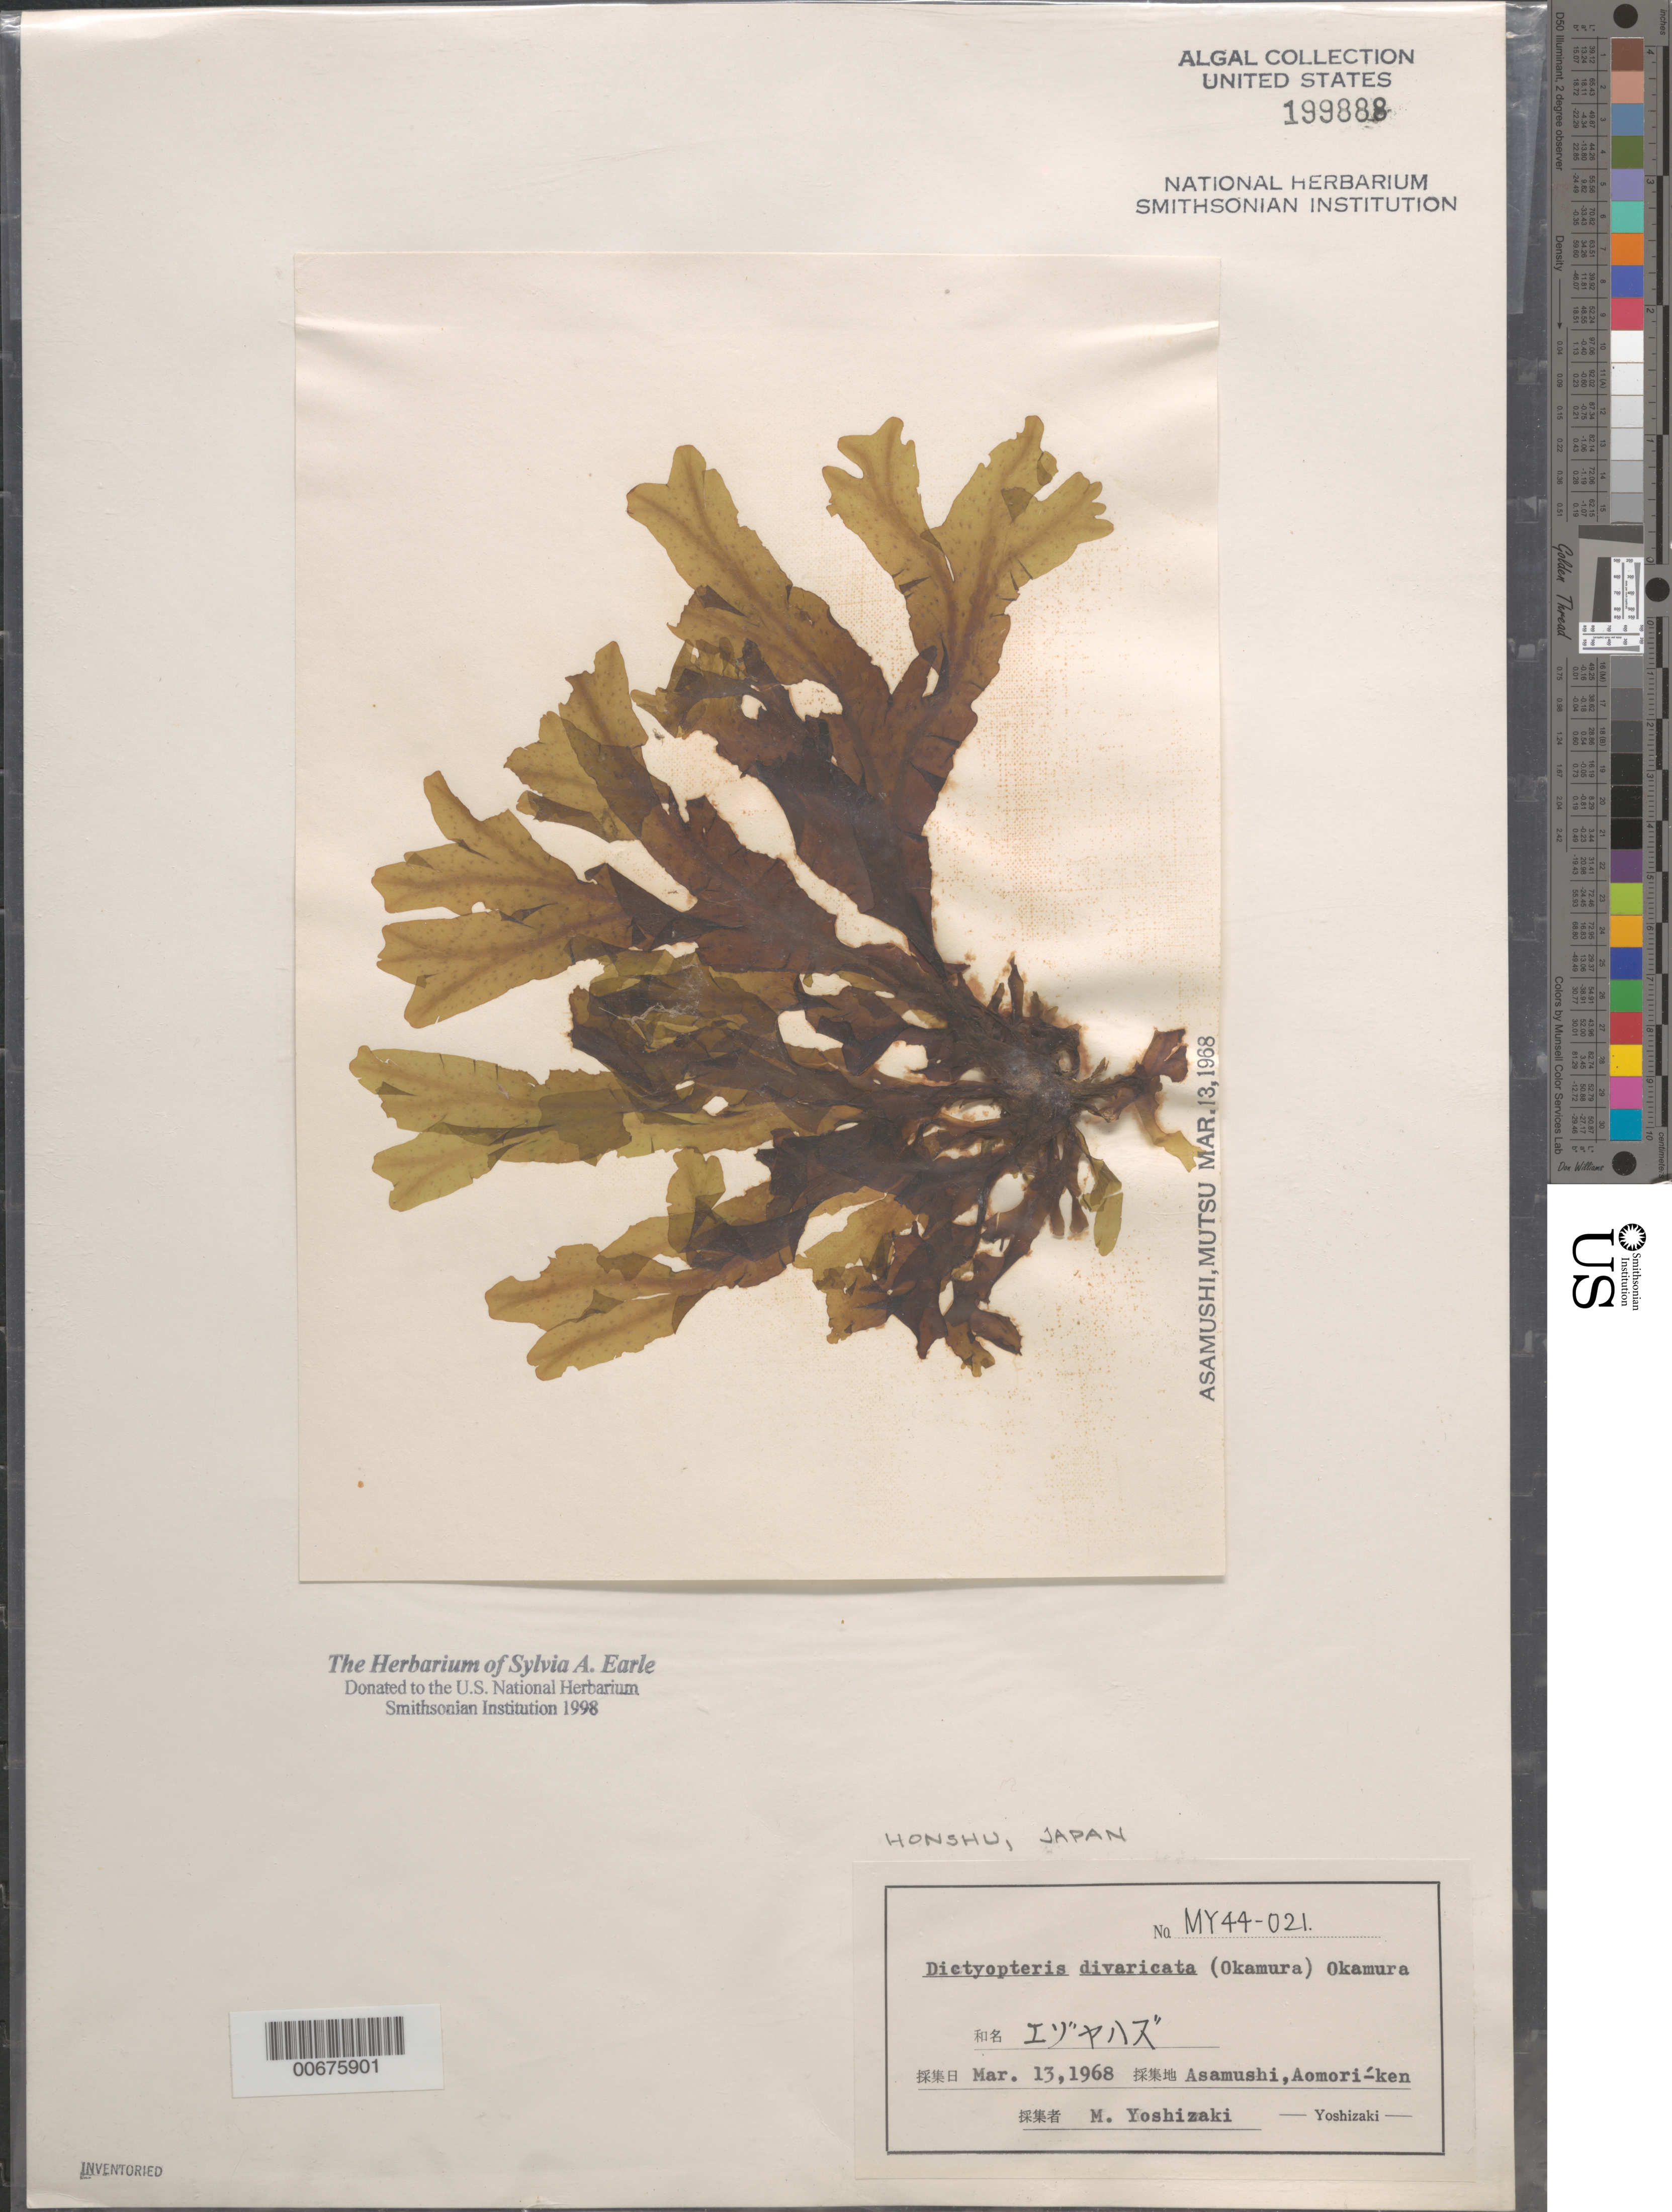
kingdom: Chromista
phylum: Ochrophyta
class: Phaeophyceae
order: Dictyotales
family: Dictyotaceae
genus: Dictyopteris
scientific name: Dictyopteris divaricata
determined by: Yoshizaki, M.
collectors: M. Yoshizaki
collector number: My 44-021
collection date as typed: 13 Mar 1968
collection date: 1968-03-13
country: Japan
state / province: Aomori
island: Honshu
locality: Asamushi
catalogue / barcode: US 199888